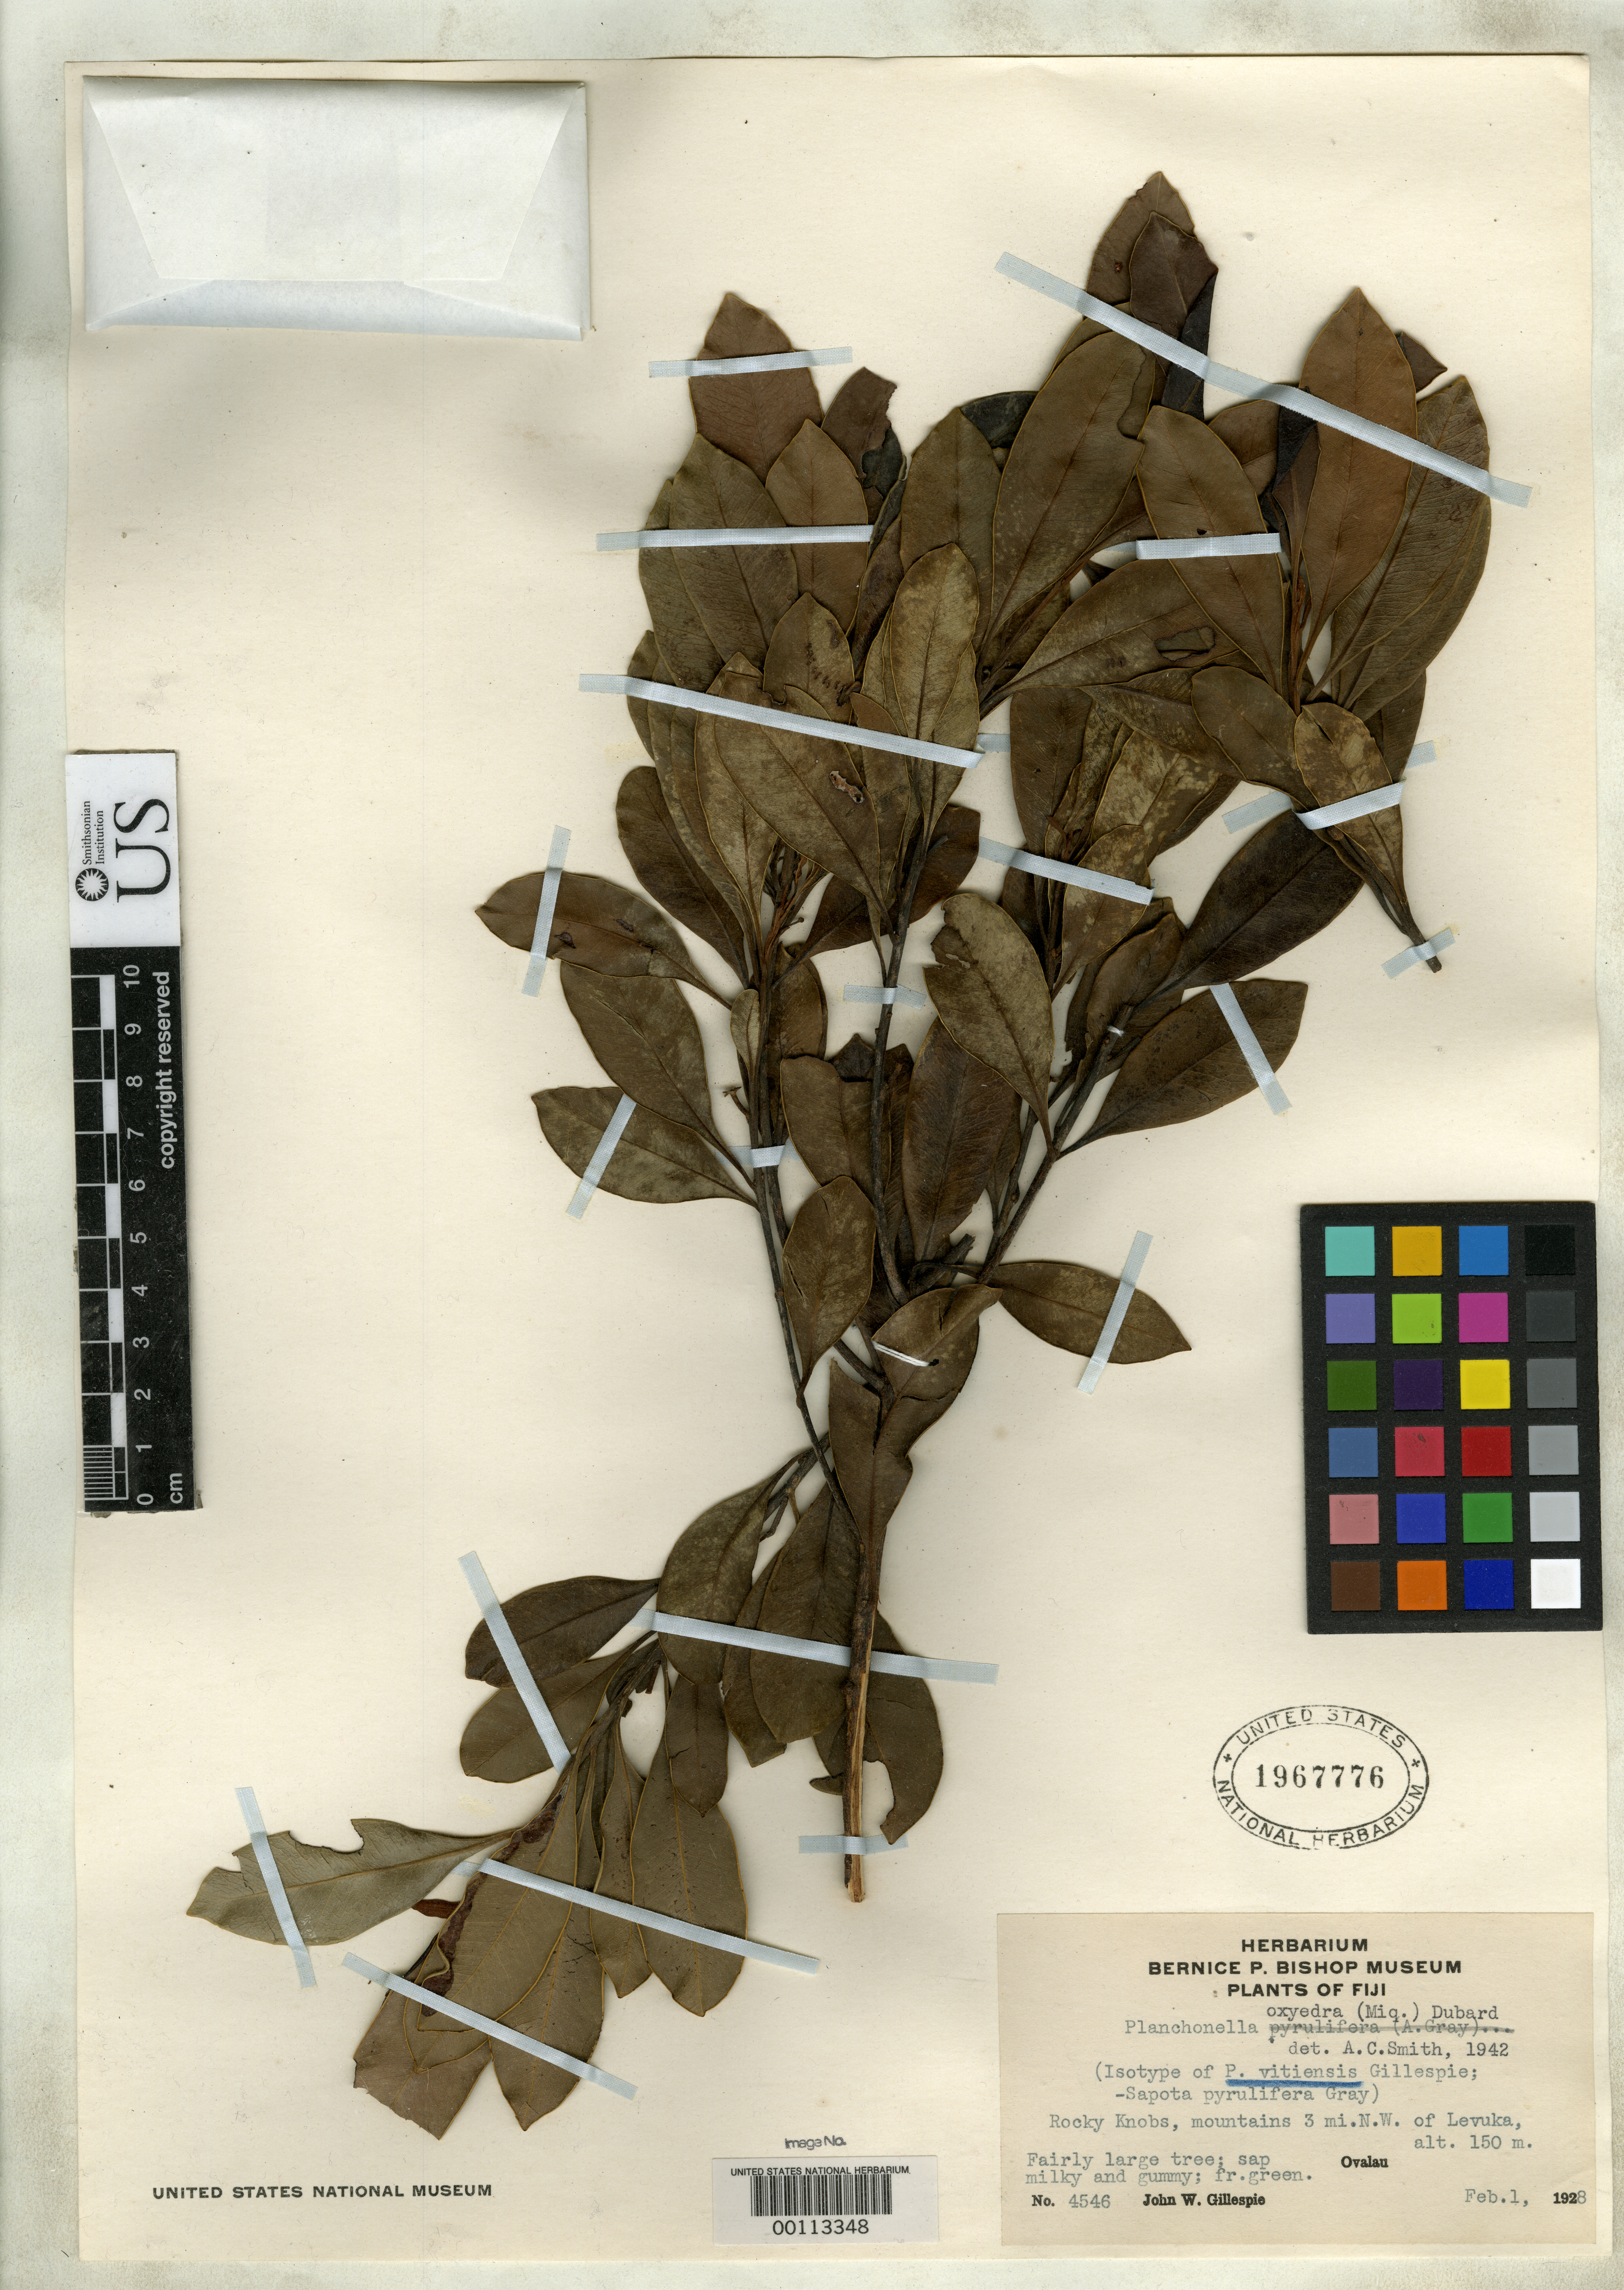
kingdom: Plantae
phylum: Tracheophyta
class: Magnoliopsida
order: Ericales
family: Sapotaceae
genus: Planchonella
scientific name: Planchonella vitiensis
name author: Gillespie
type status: Isotype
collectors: J. W. Gillespie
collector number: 4546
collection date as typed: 01 Feb 1928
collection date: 1928-02-01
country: Fiji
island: Ovalau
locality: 3 km NW of Levuka.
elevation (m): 150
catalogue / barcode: US 1967776